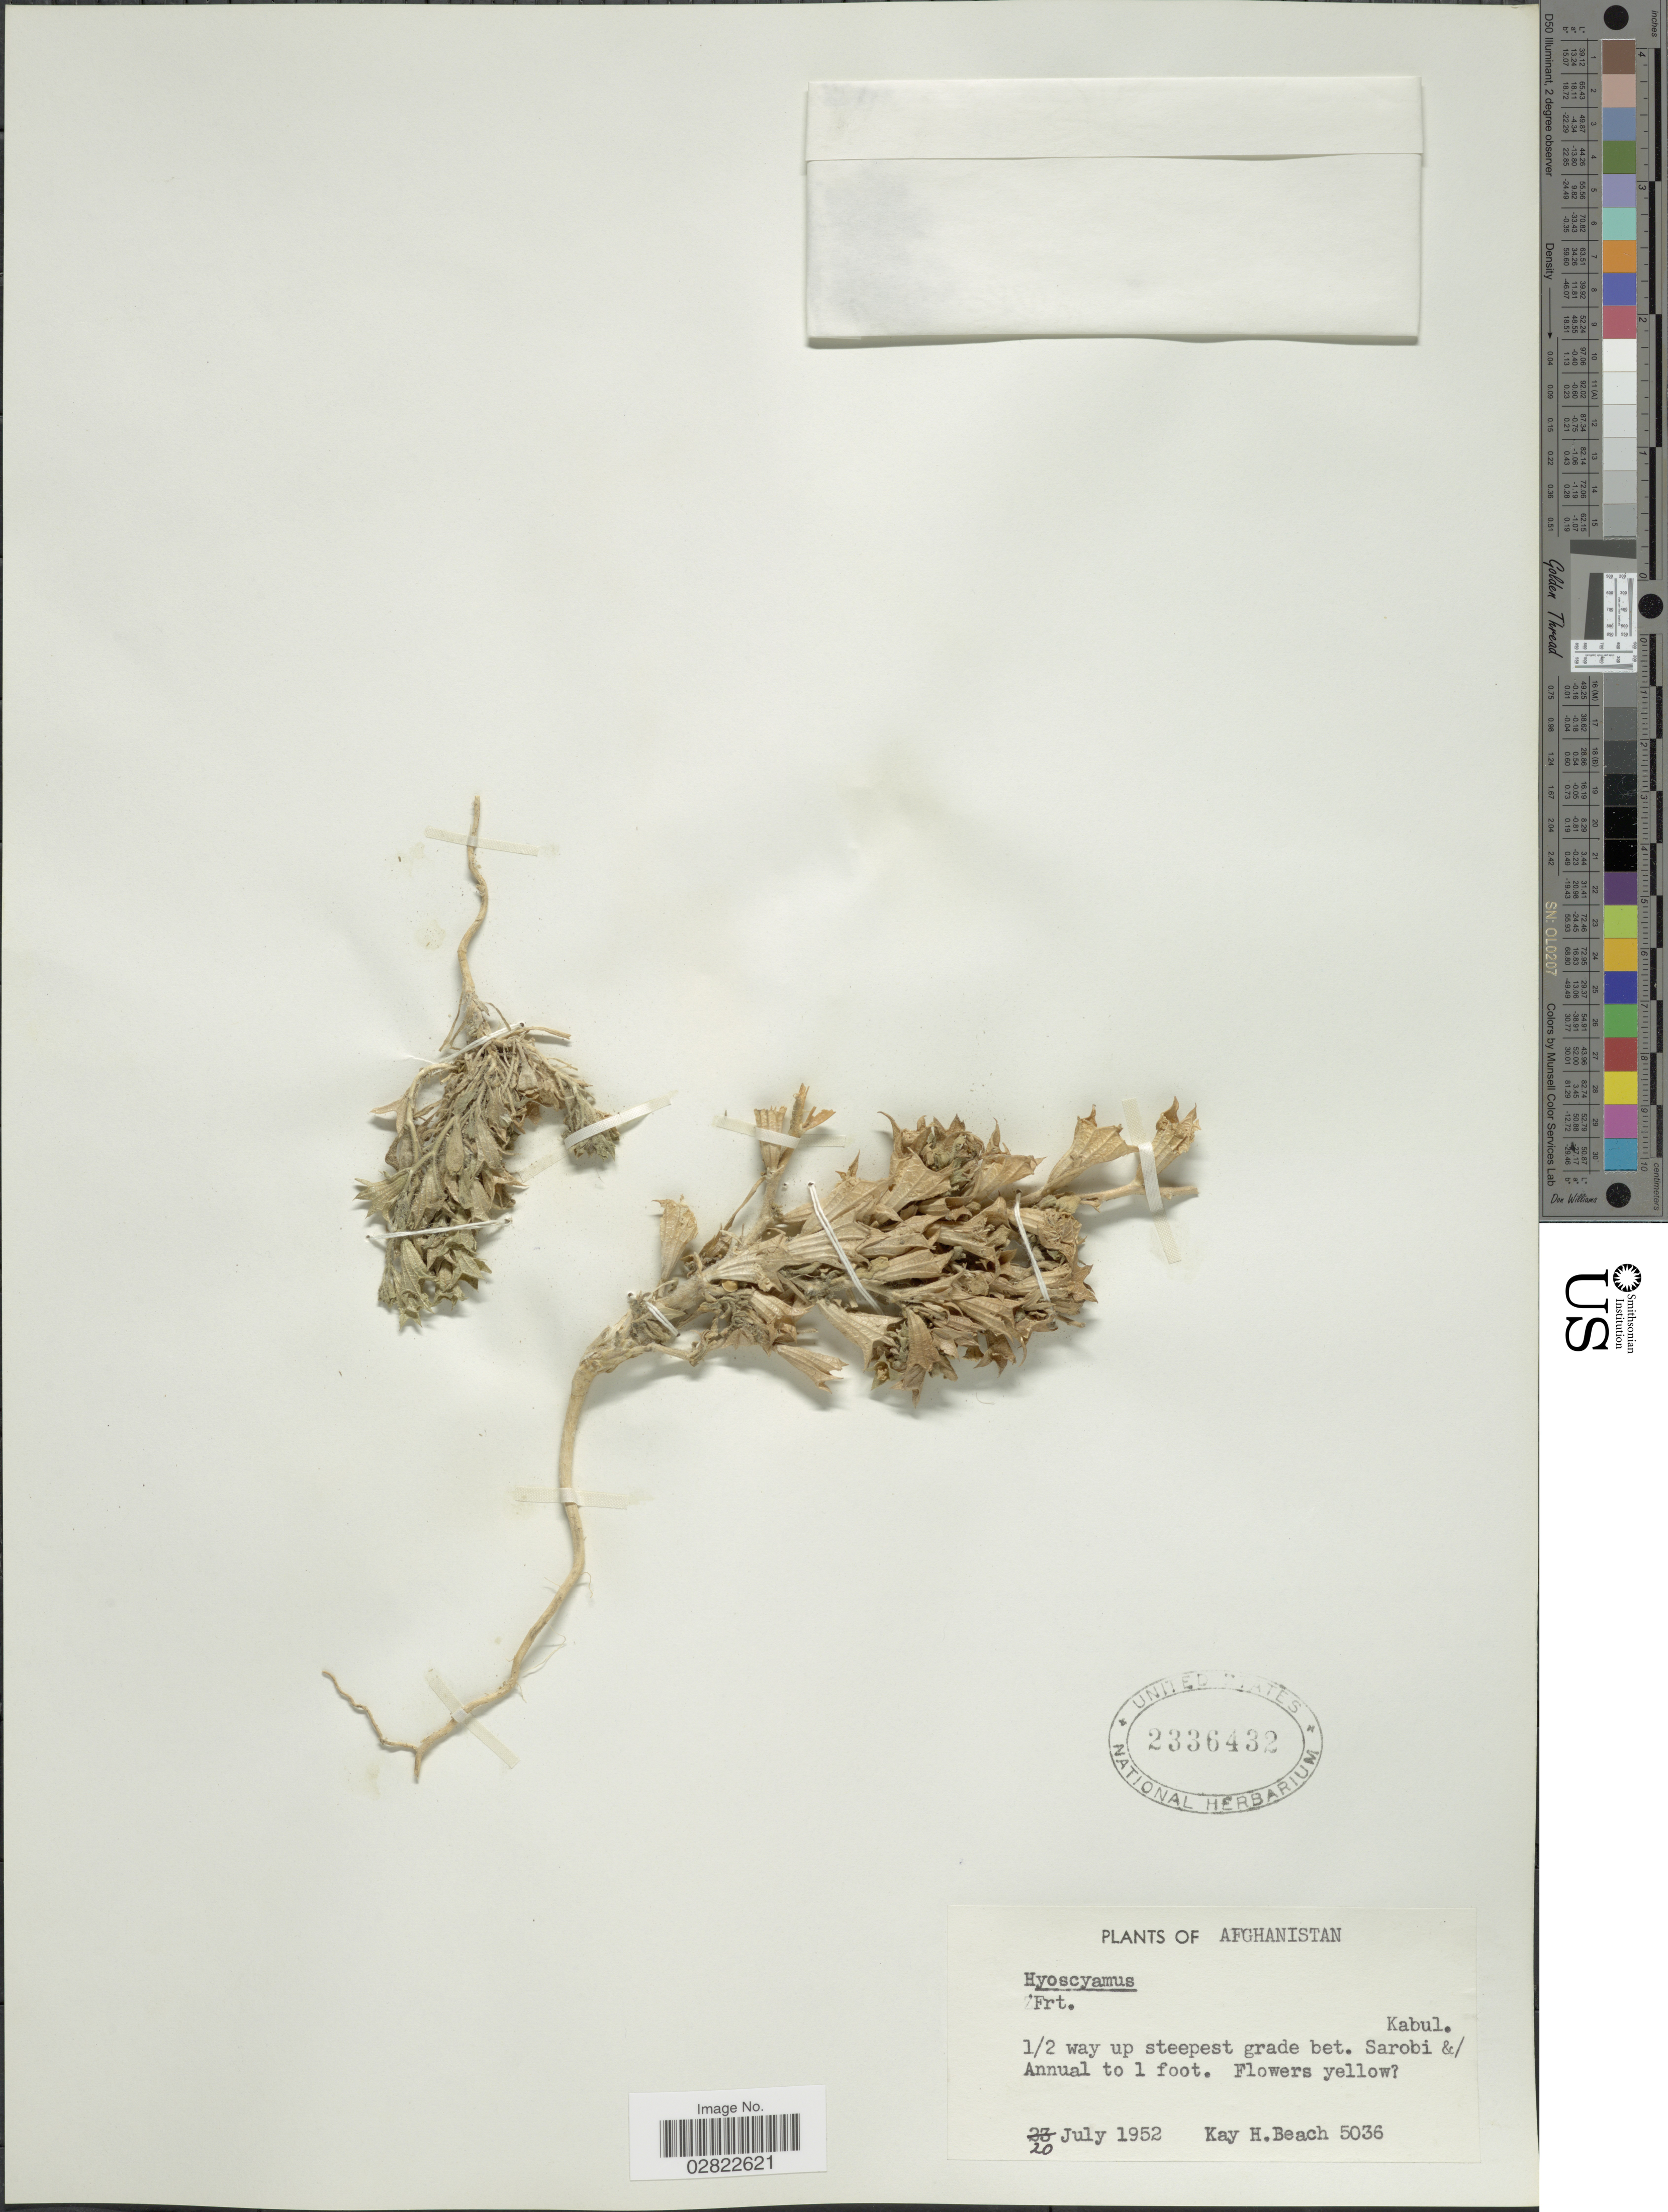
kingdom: Plantae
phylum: Tracheophyta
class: Magnoliopsida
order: Solanales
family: Solanaceae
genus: Hyoscyamus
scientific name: Hyoscyamus sp.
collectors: K. H. Beach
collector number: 5036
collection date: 1952-07-20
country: Afghanistan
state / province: Kabul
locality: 1/2 way up steepest grade bet. Sarobi & Kabul.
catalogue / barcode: US 2336432